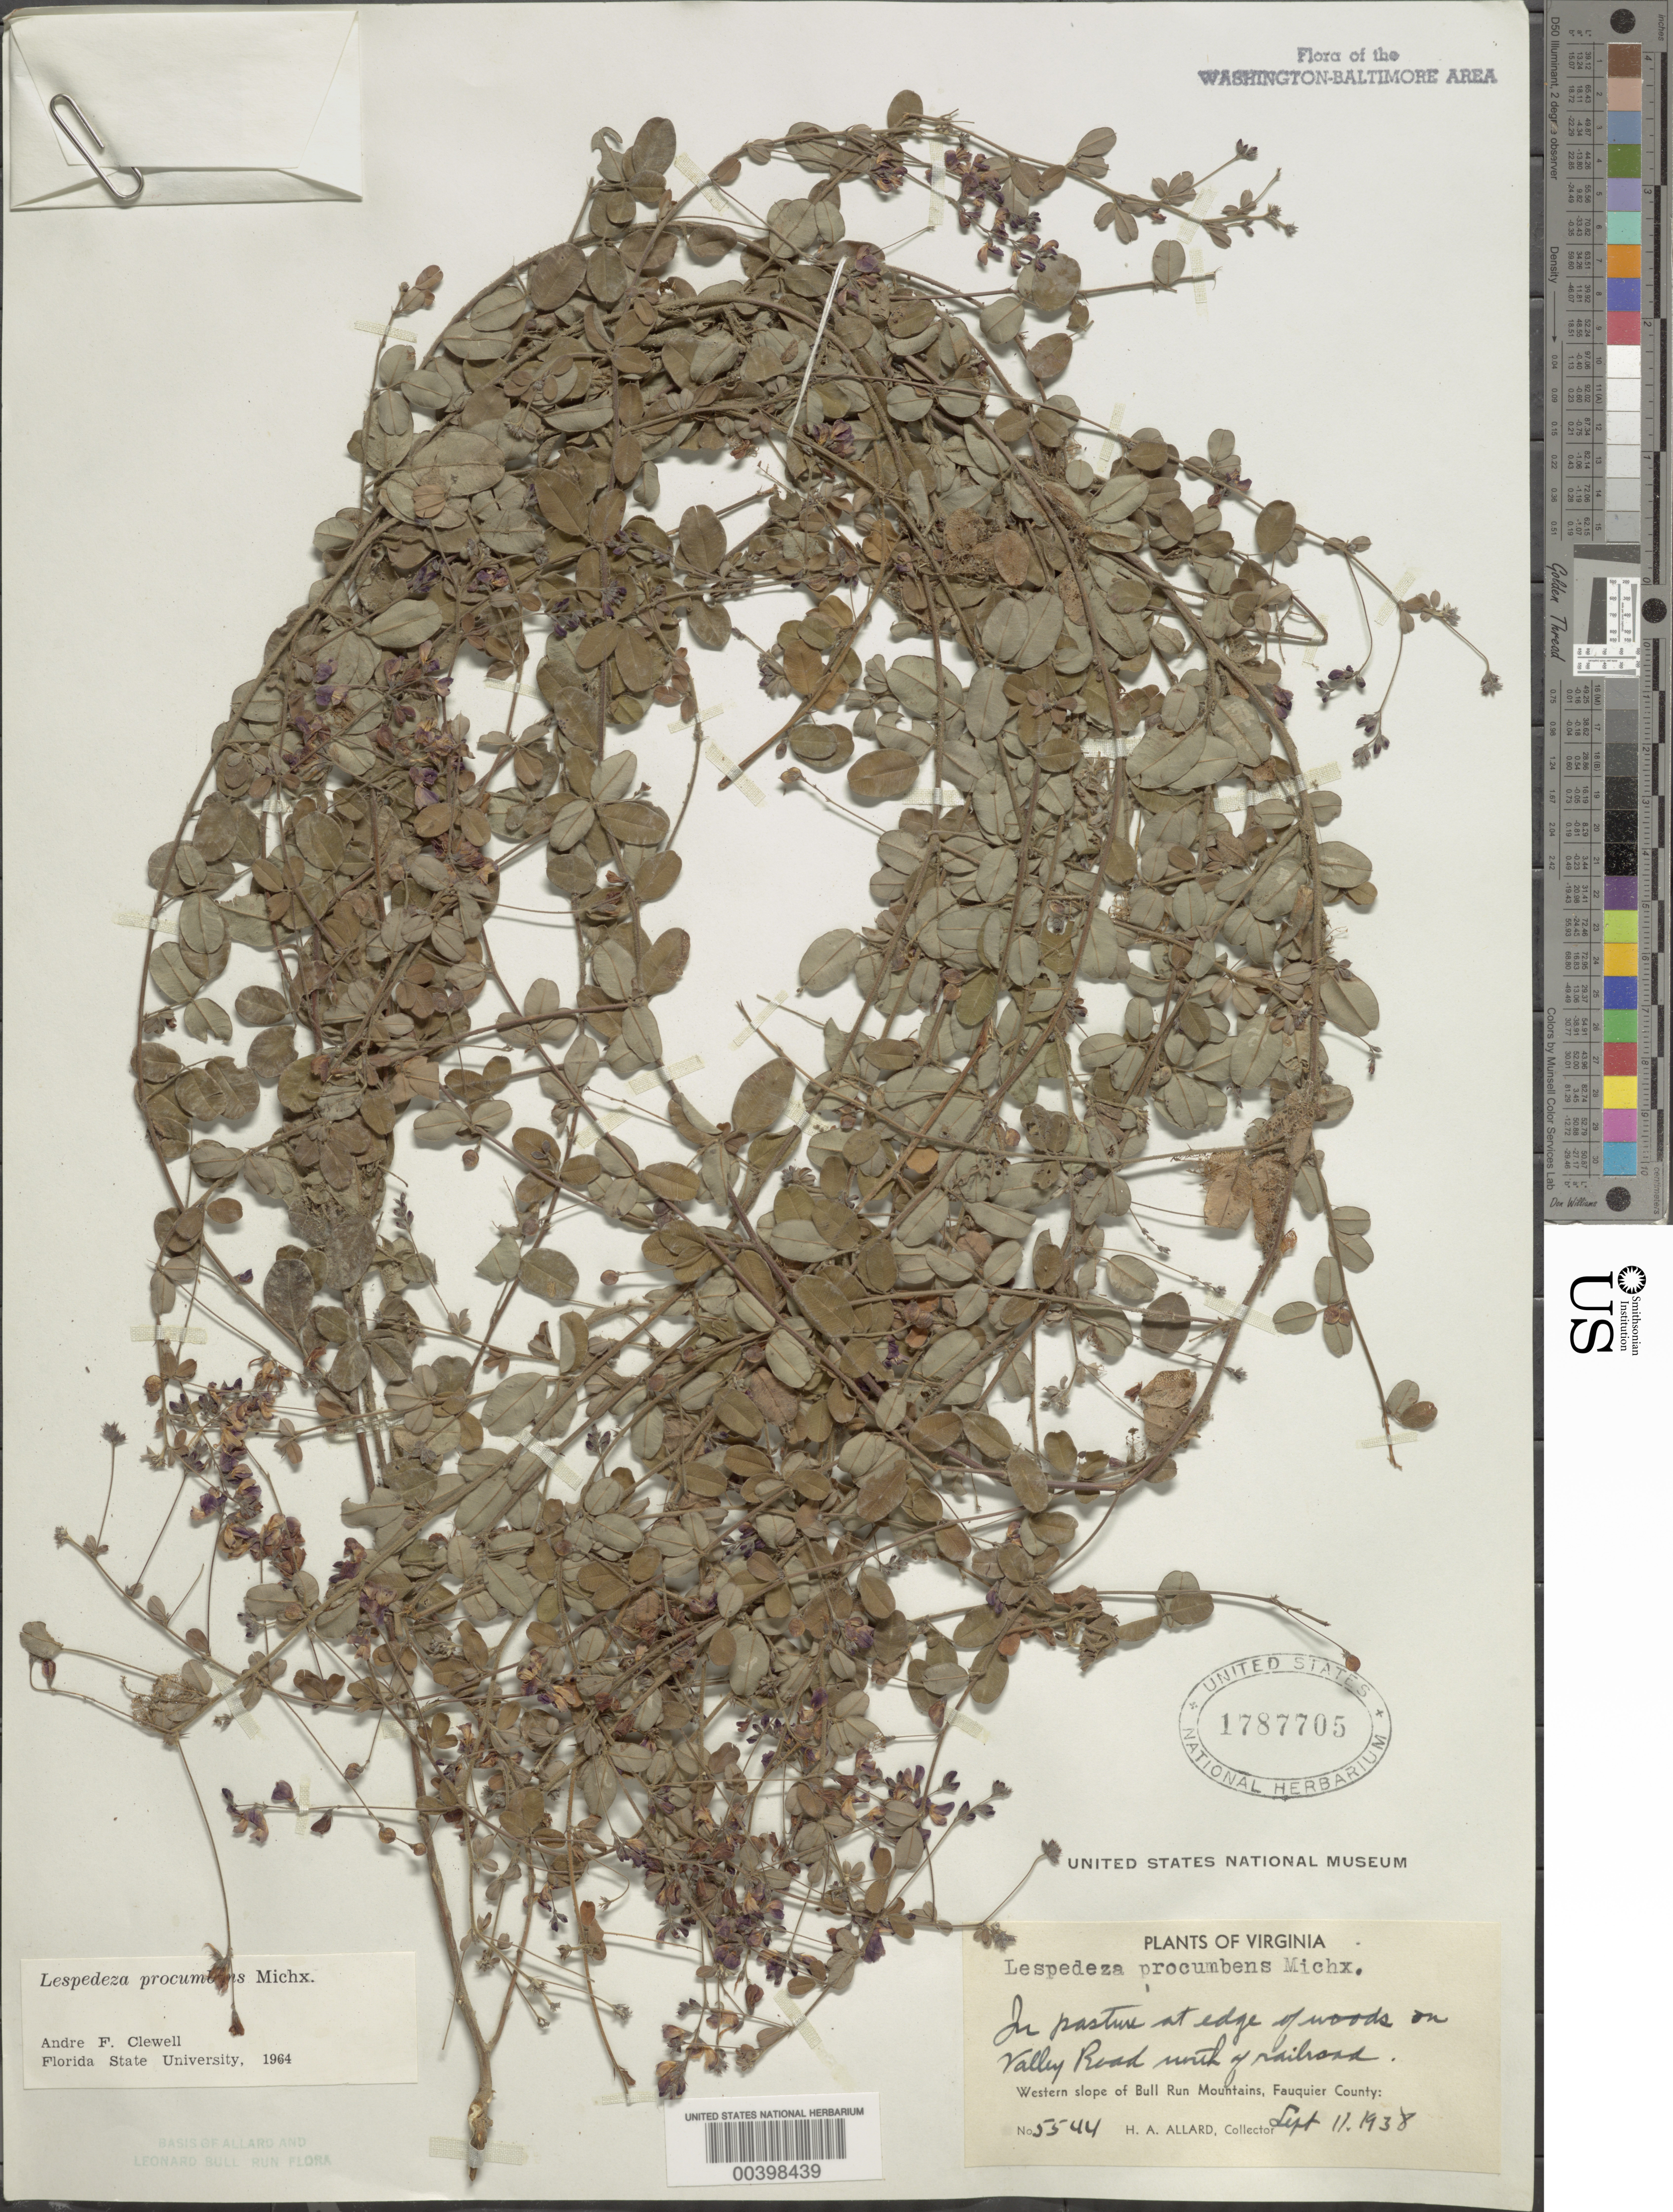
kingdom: Plantae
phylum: Tracheophyta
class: Magnoliopsida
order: Fabales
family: Fabaceae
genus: Lespedeza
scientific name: Lespedeza procumbens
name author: Michx.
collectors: H. A. Allard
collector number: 5544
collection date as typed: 11 Sep 1938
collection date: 1938-09-11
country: United States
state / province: Virginia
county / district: Fauquier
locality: Valley Road, north of Railroad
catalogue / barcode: US 1787705